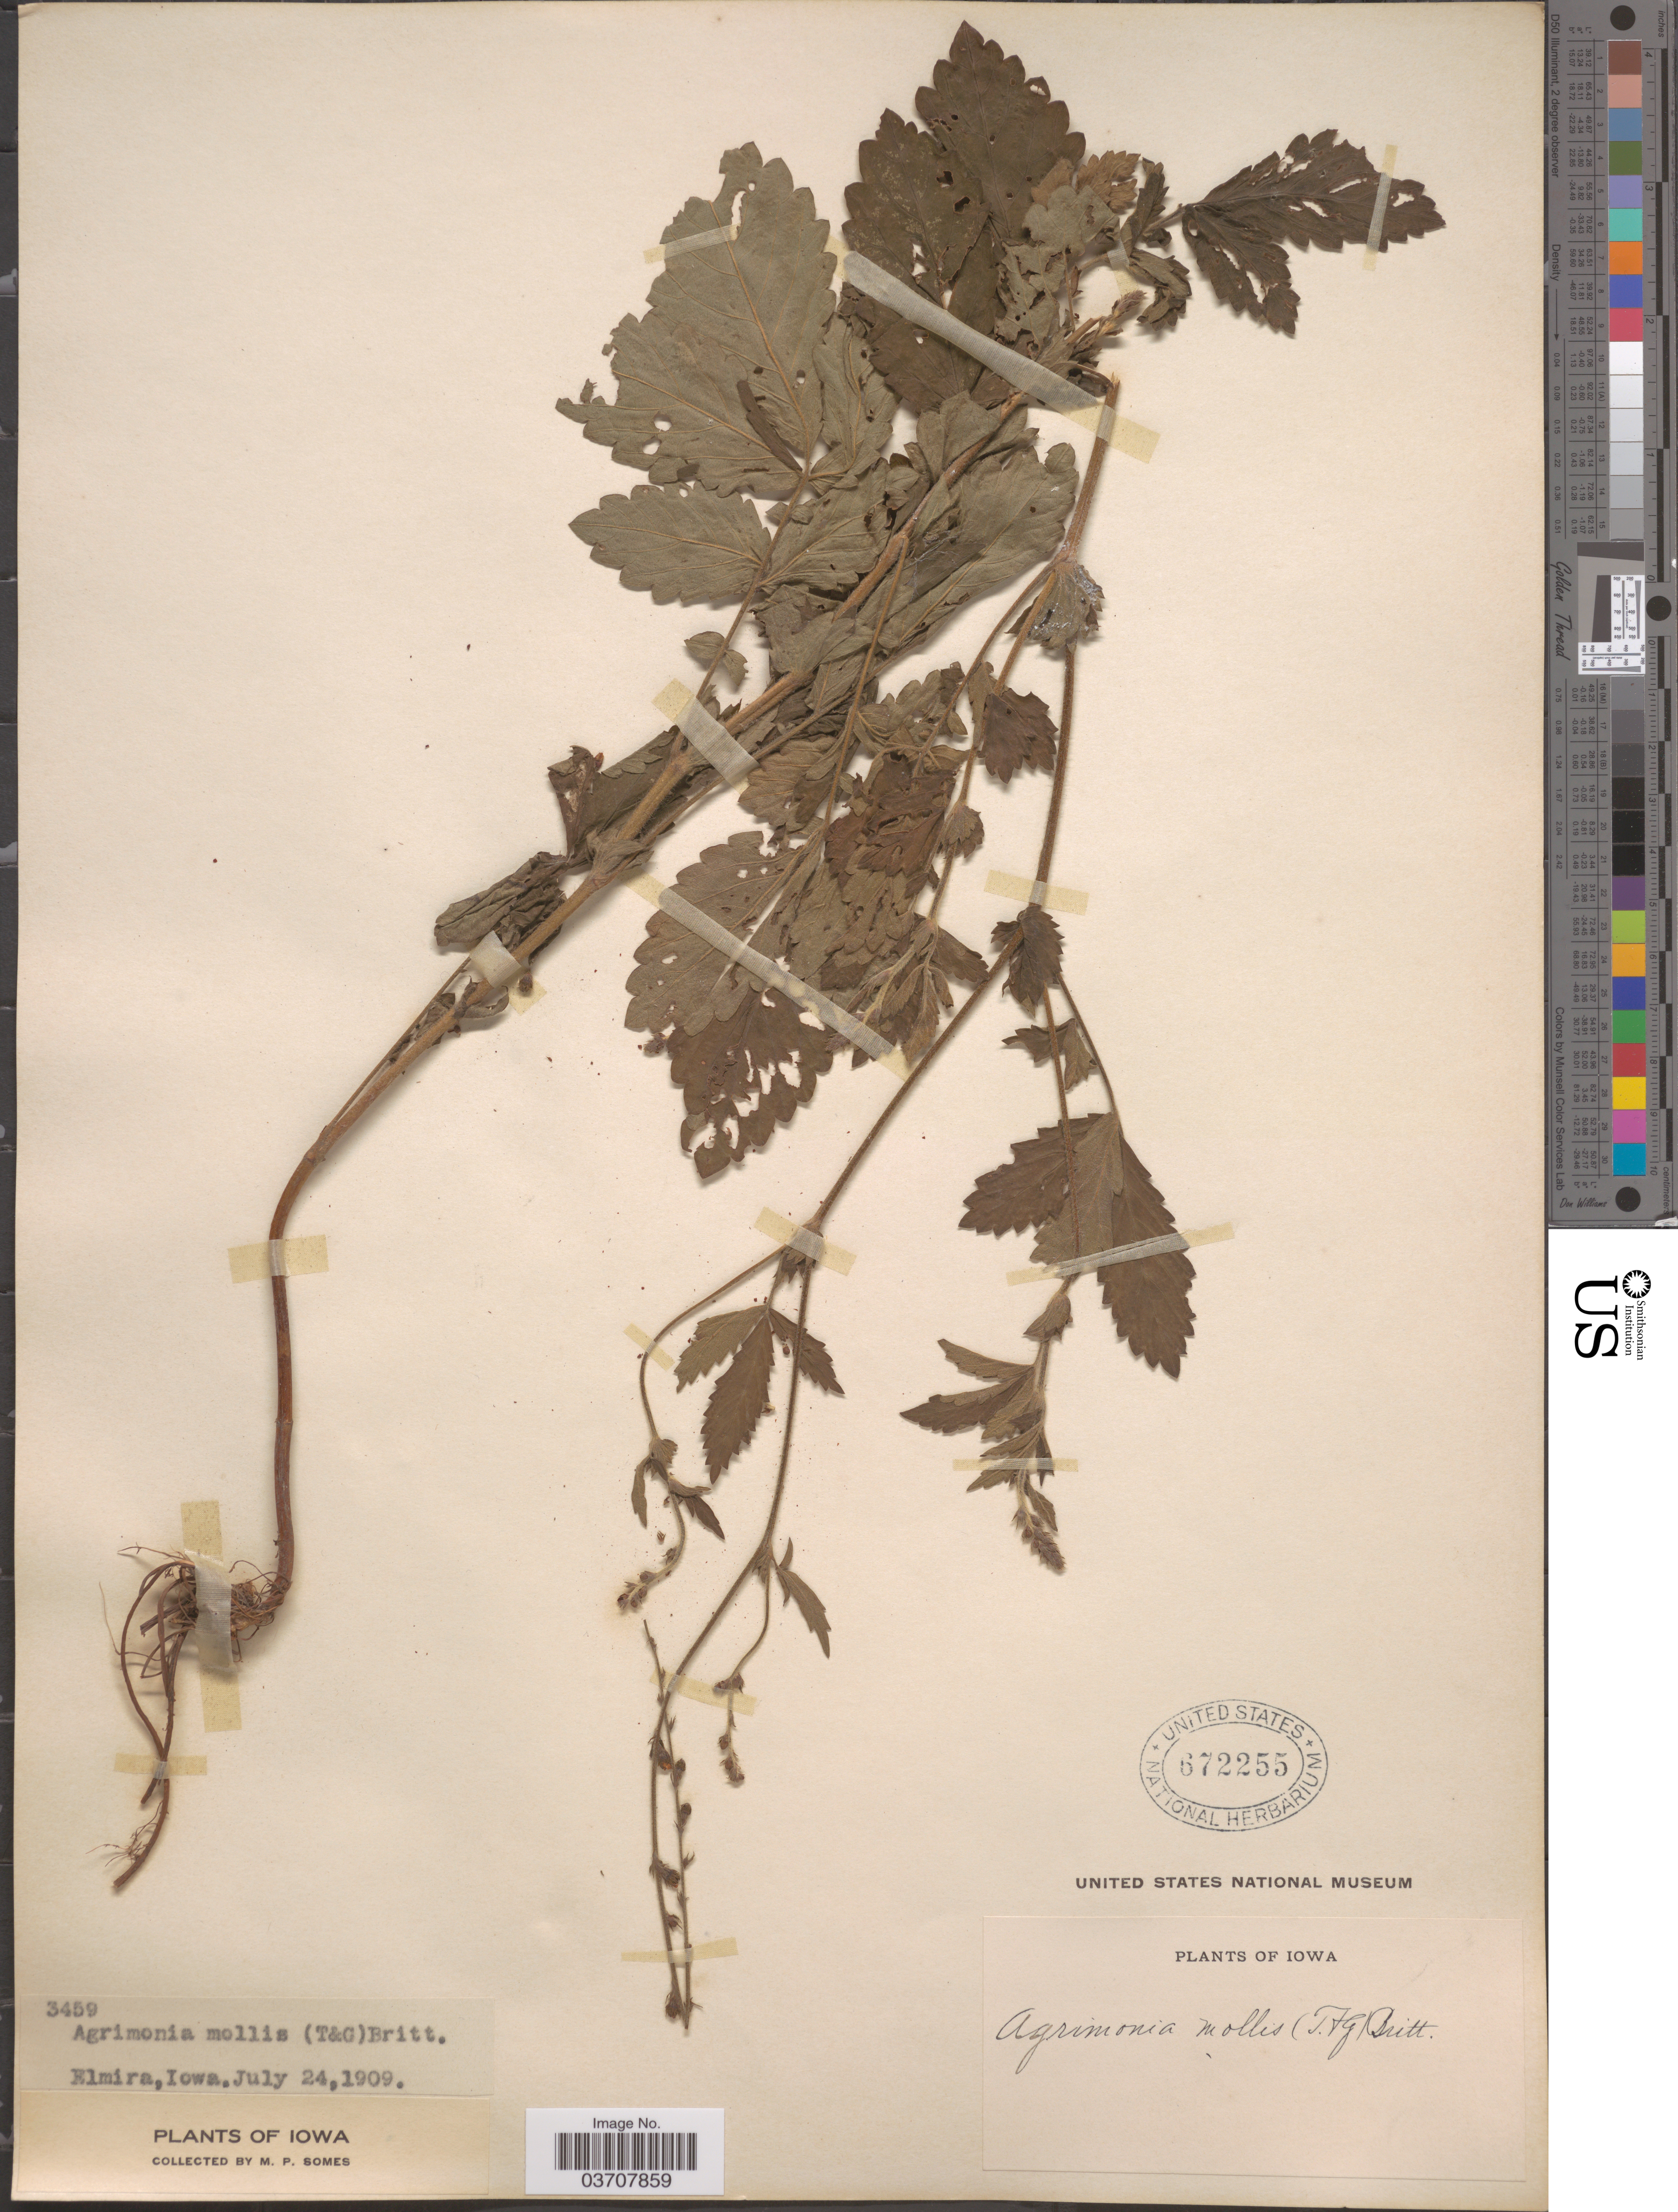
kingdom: Plantae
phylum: Tracheophyta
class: Magnoliopsida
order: Rosales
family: Rosaceae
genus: Agrimonia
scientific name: Agrimonia pubescens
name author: Wallr.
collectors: M. Somes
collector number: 3459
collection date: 1909-07-24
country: United States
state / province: Iowa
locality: Elmira.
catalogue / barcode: US 672255